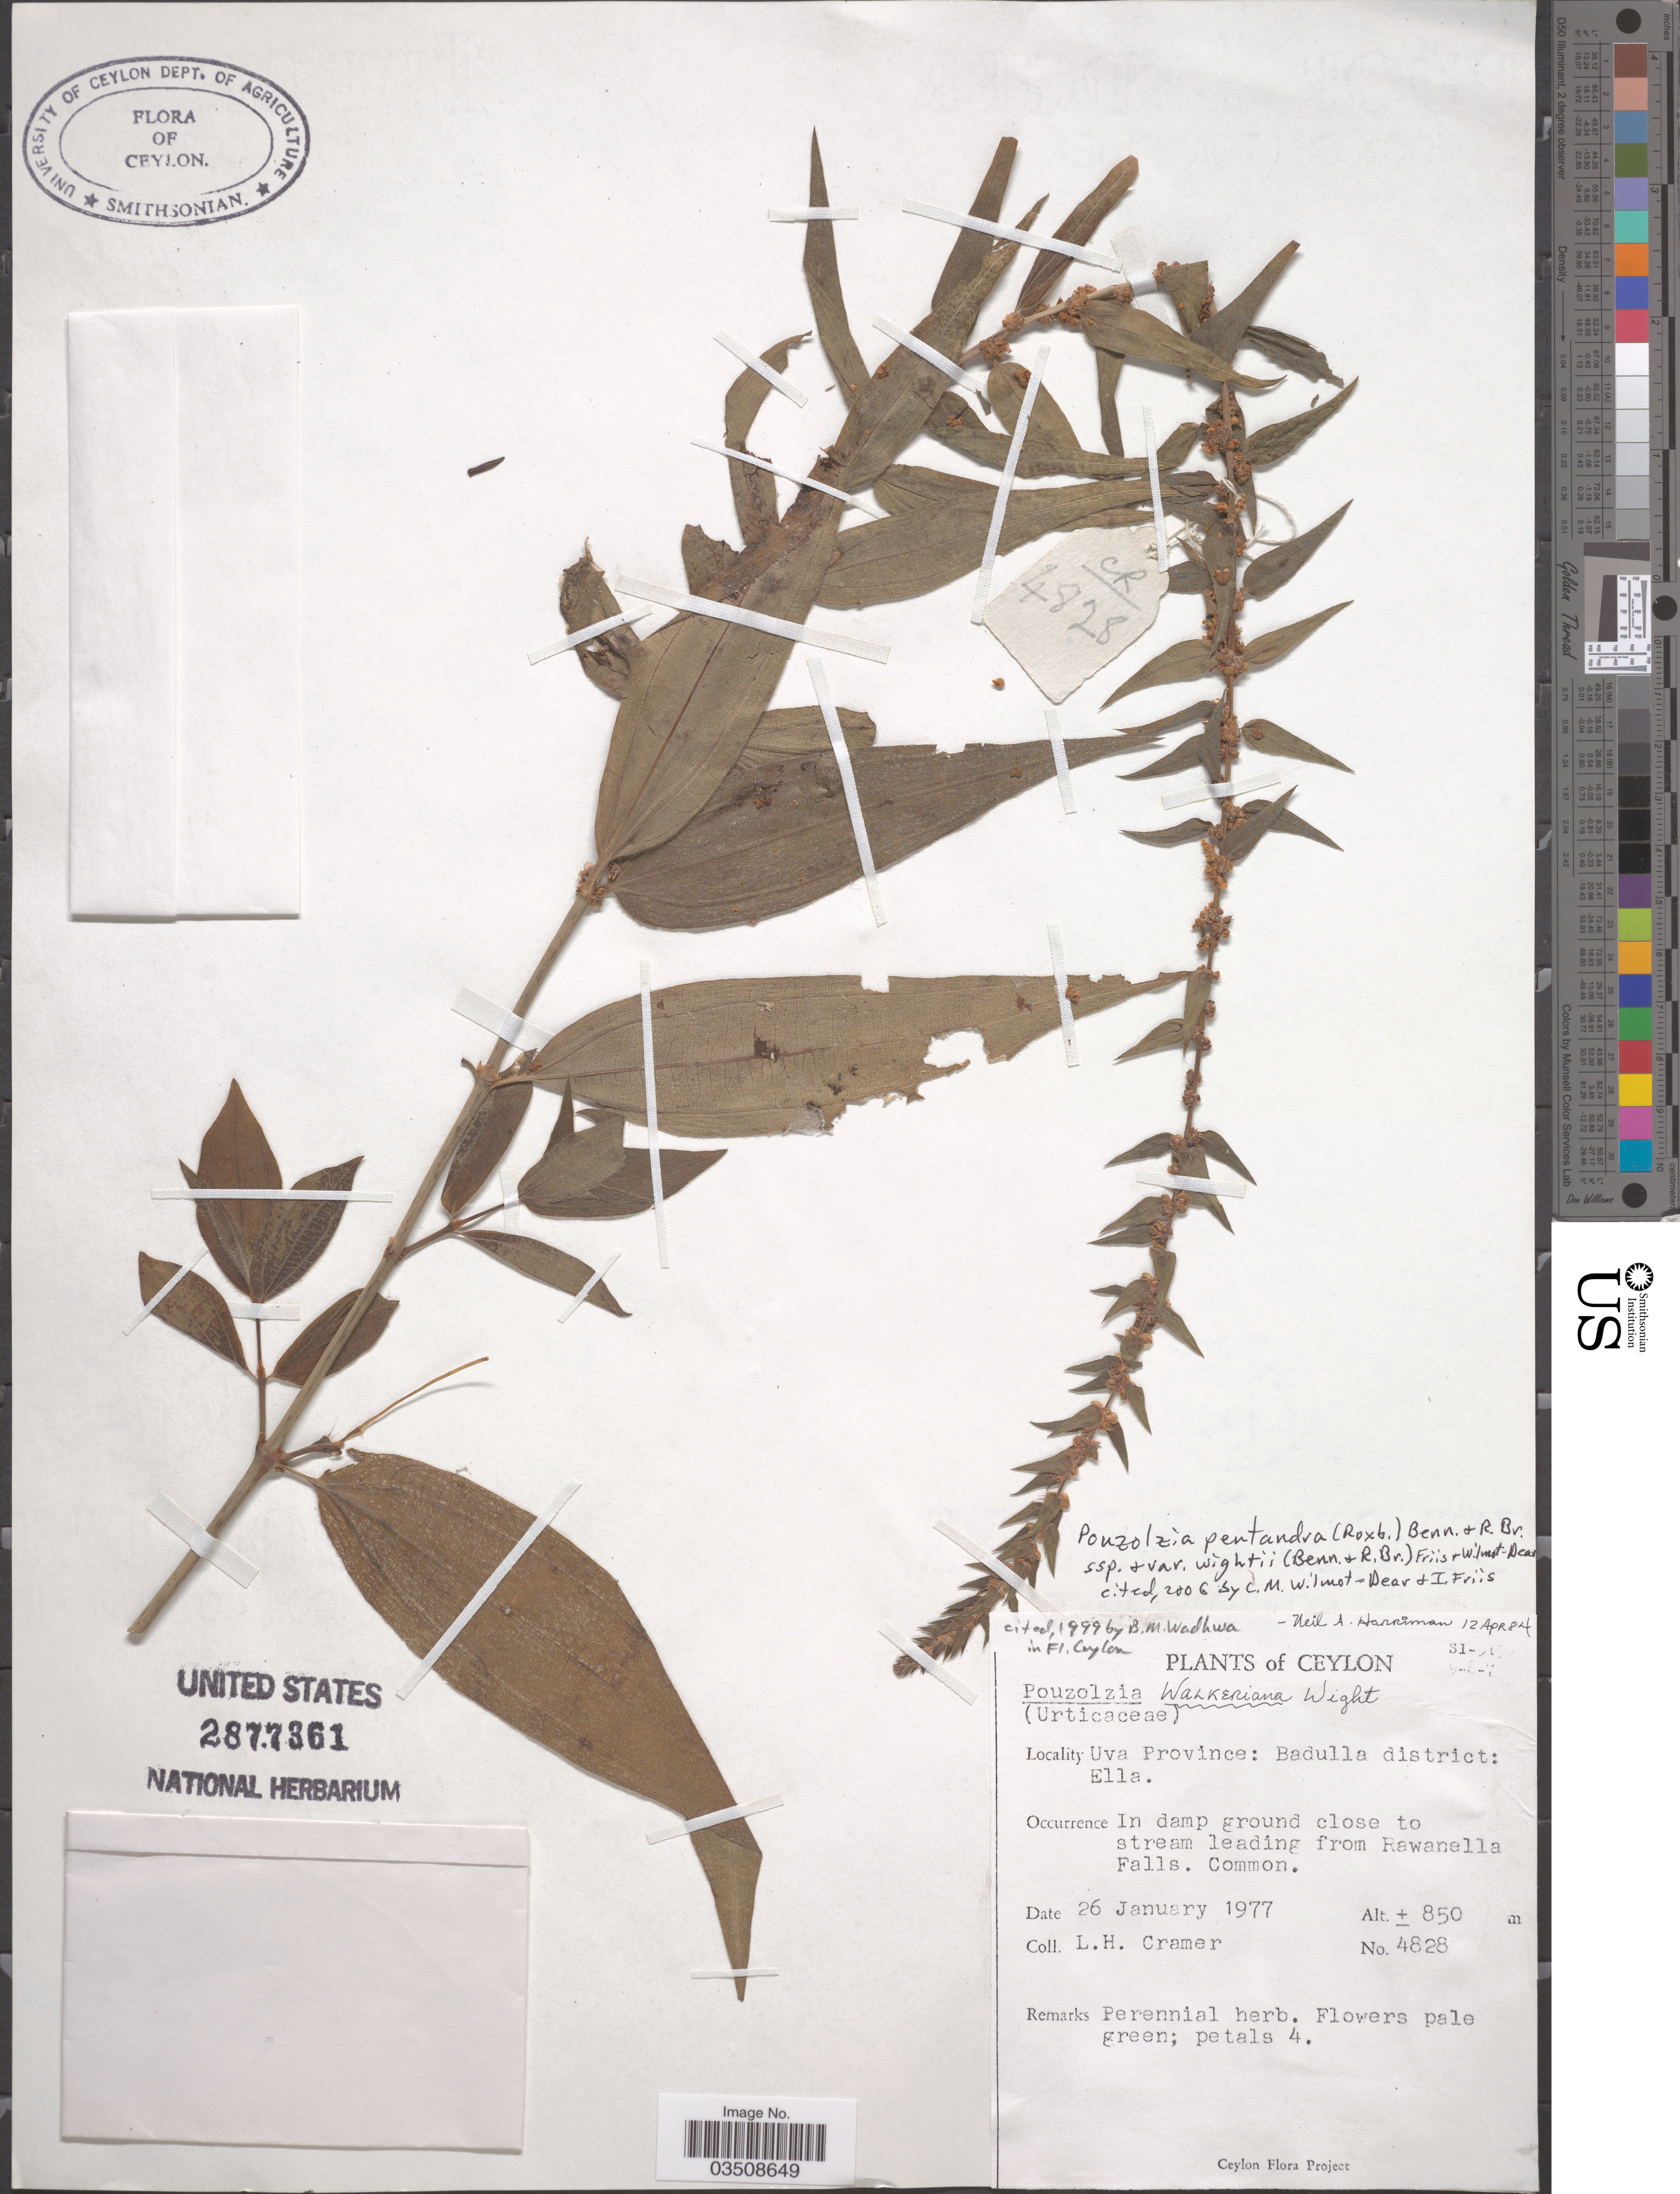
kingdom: Plantae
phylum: Tracheophyta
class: Magnoliopsida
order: Rosales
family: Urticaceae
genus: Gonostegia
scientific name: Gonostegia pentandra var. wightii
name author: (Benn.) Pull. & Karupp.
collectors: L. H. Cramer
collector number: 4828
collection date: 1977-01-26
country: Sri Lanka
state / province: Uva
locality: Ceylon. Badulla district: Ella. In damp ground close to stream leading from Rawanella Falls.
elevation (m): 850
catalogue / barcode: US 2877361